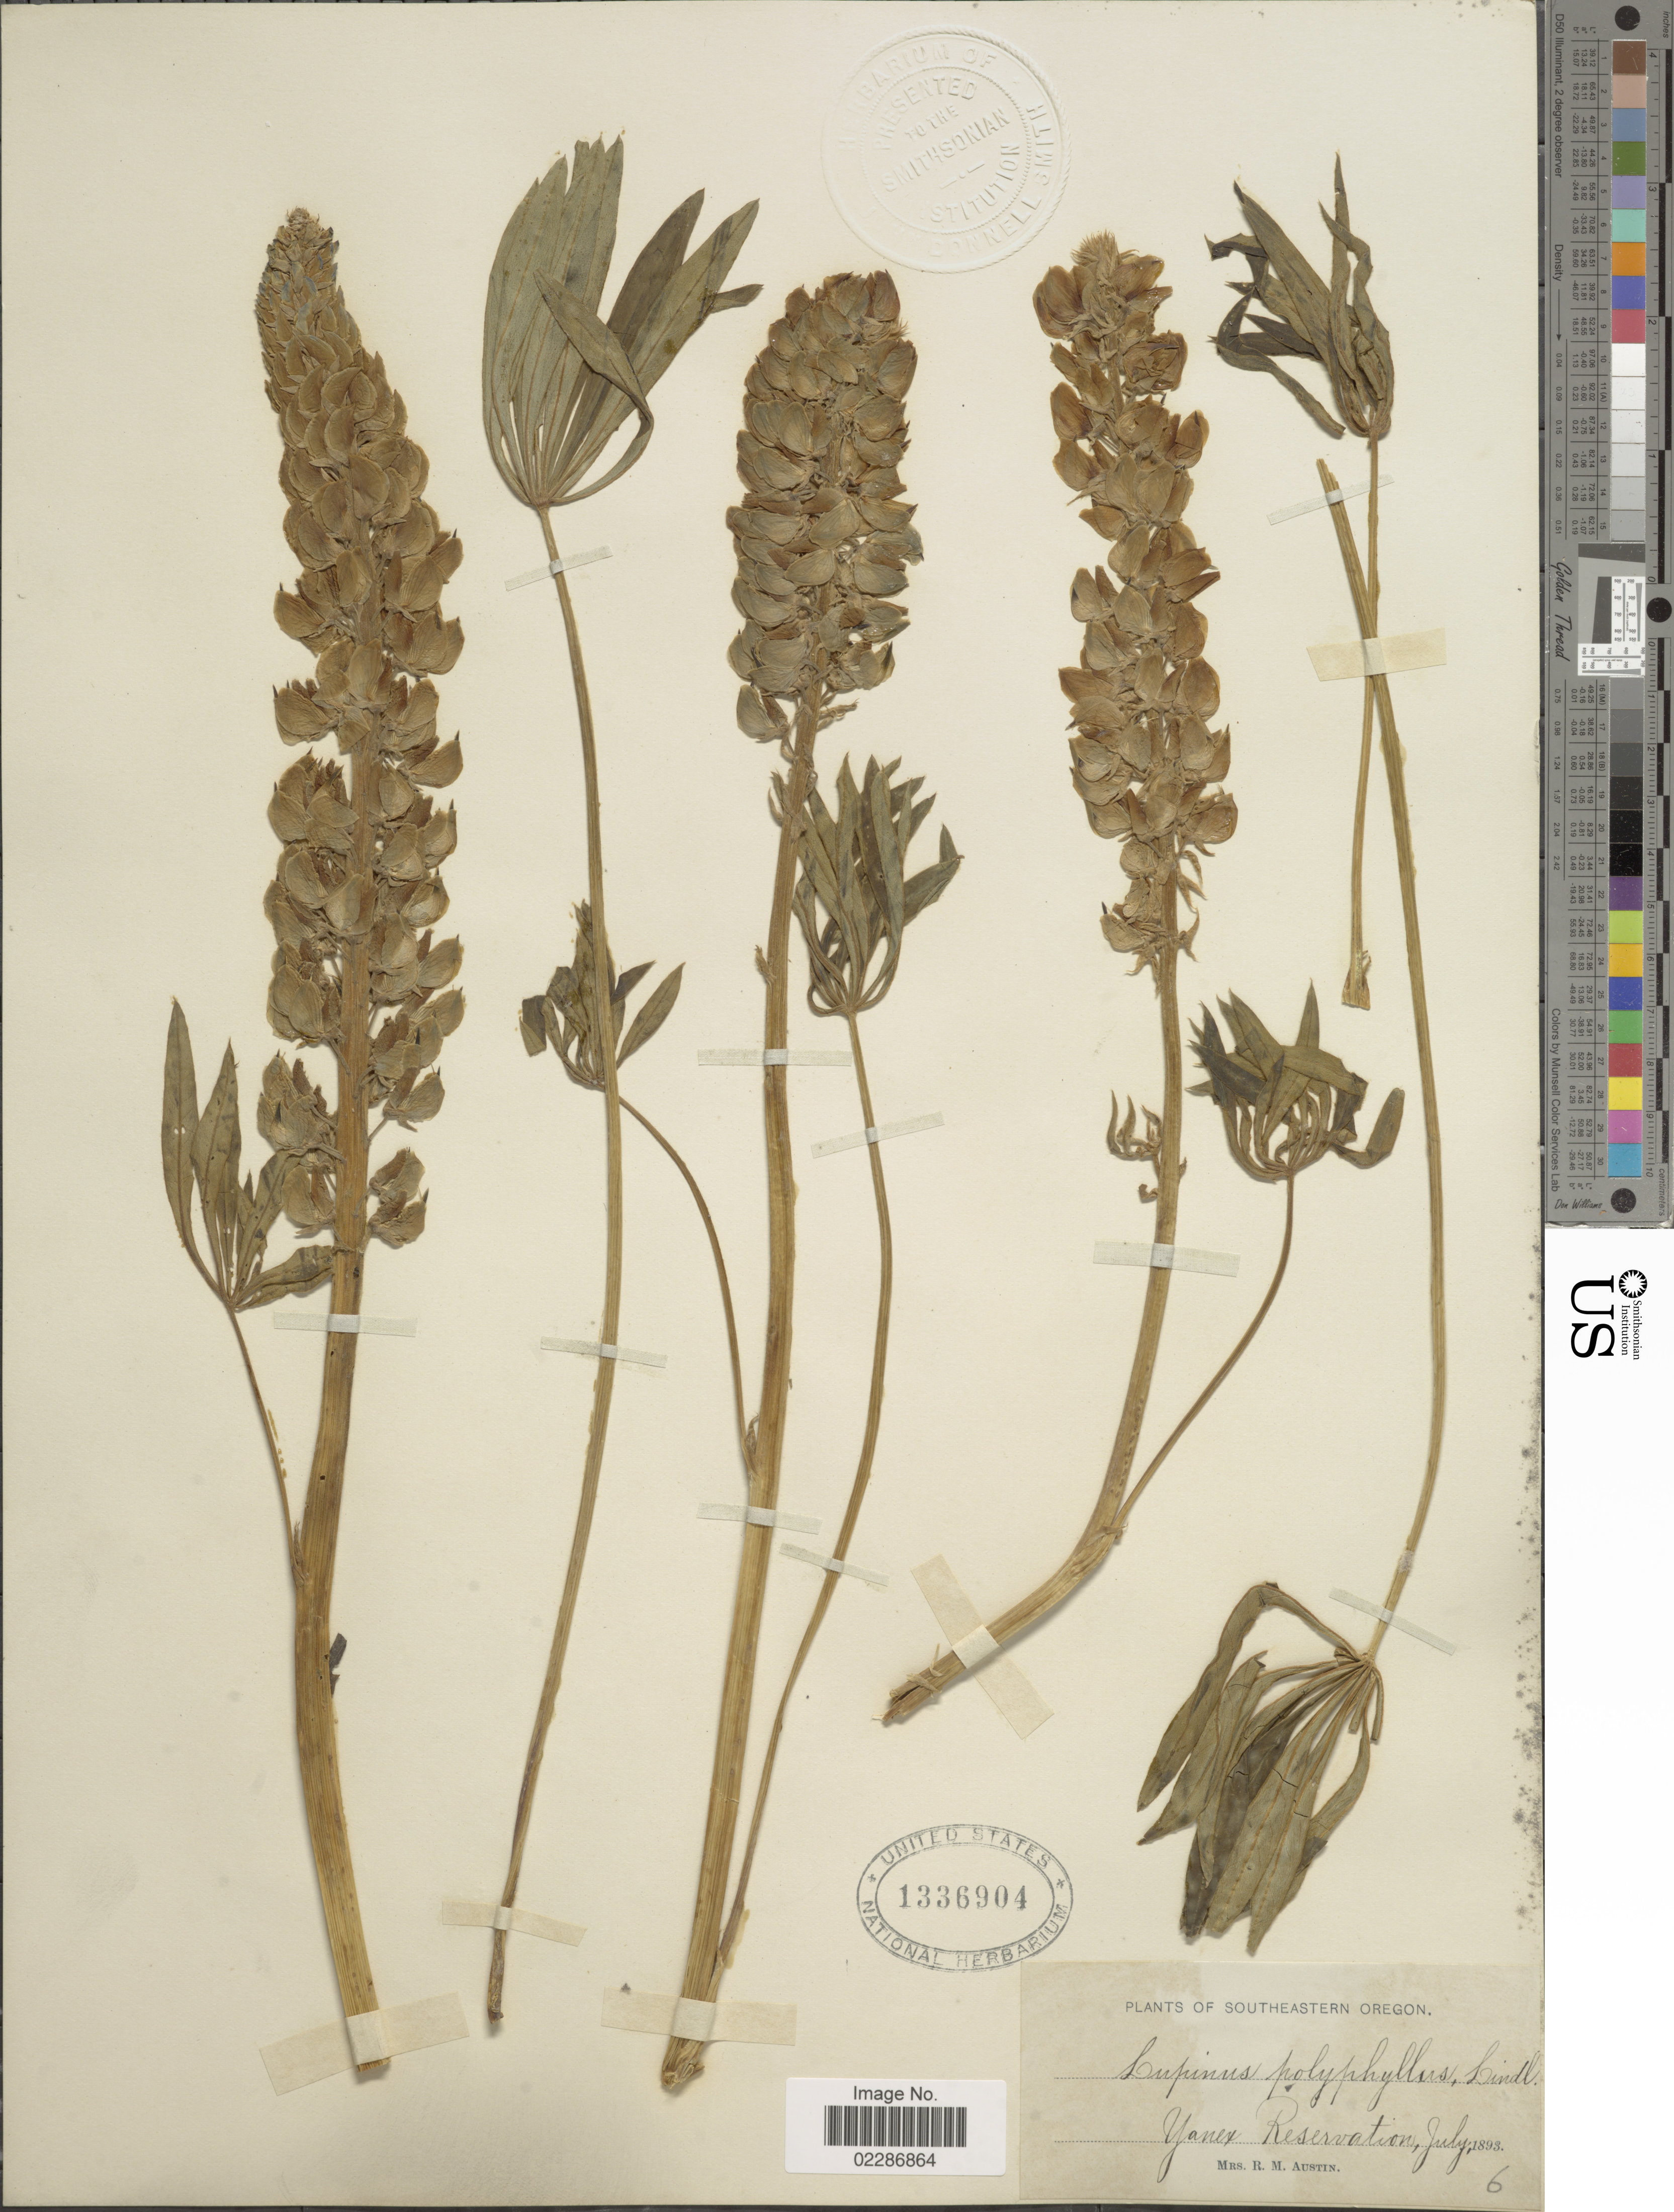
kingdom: Plantae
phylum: Tracheophyta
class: Magnoliopsida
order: Fabales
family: Fabaceae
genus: Lupinus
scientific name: Lupinus polyphyllus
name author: Lindl.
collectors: R. Austin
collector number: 6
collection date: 1893-07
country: United States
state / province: Oregon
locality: Southeastern Oregon, Yanez Reservation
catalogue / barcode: US 1336904